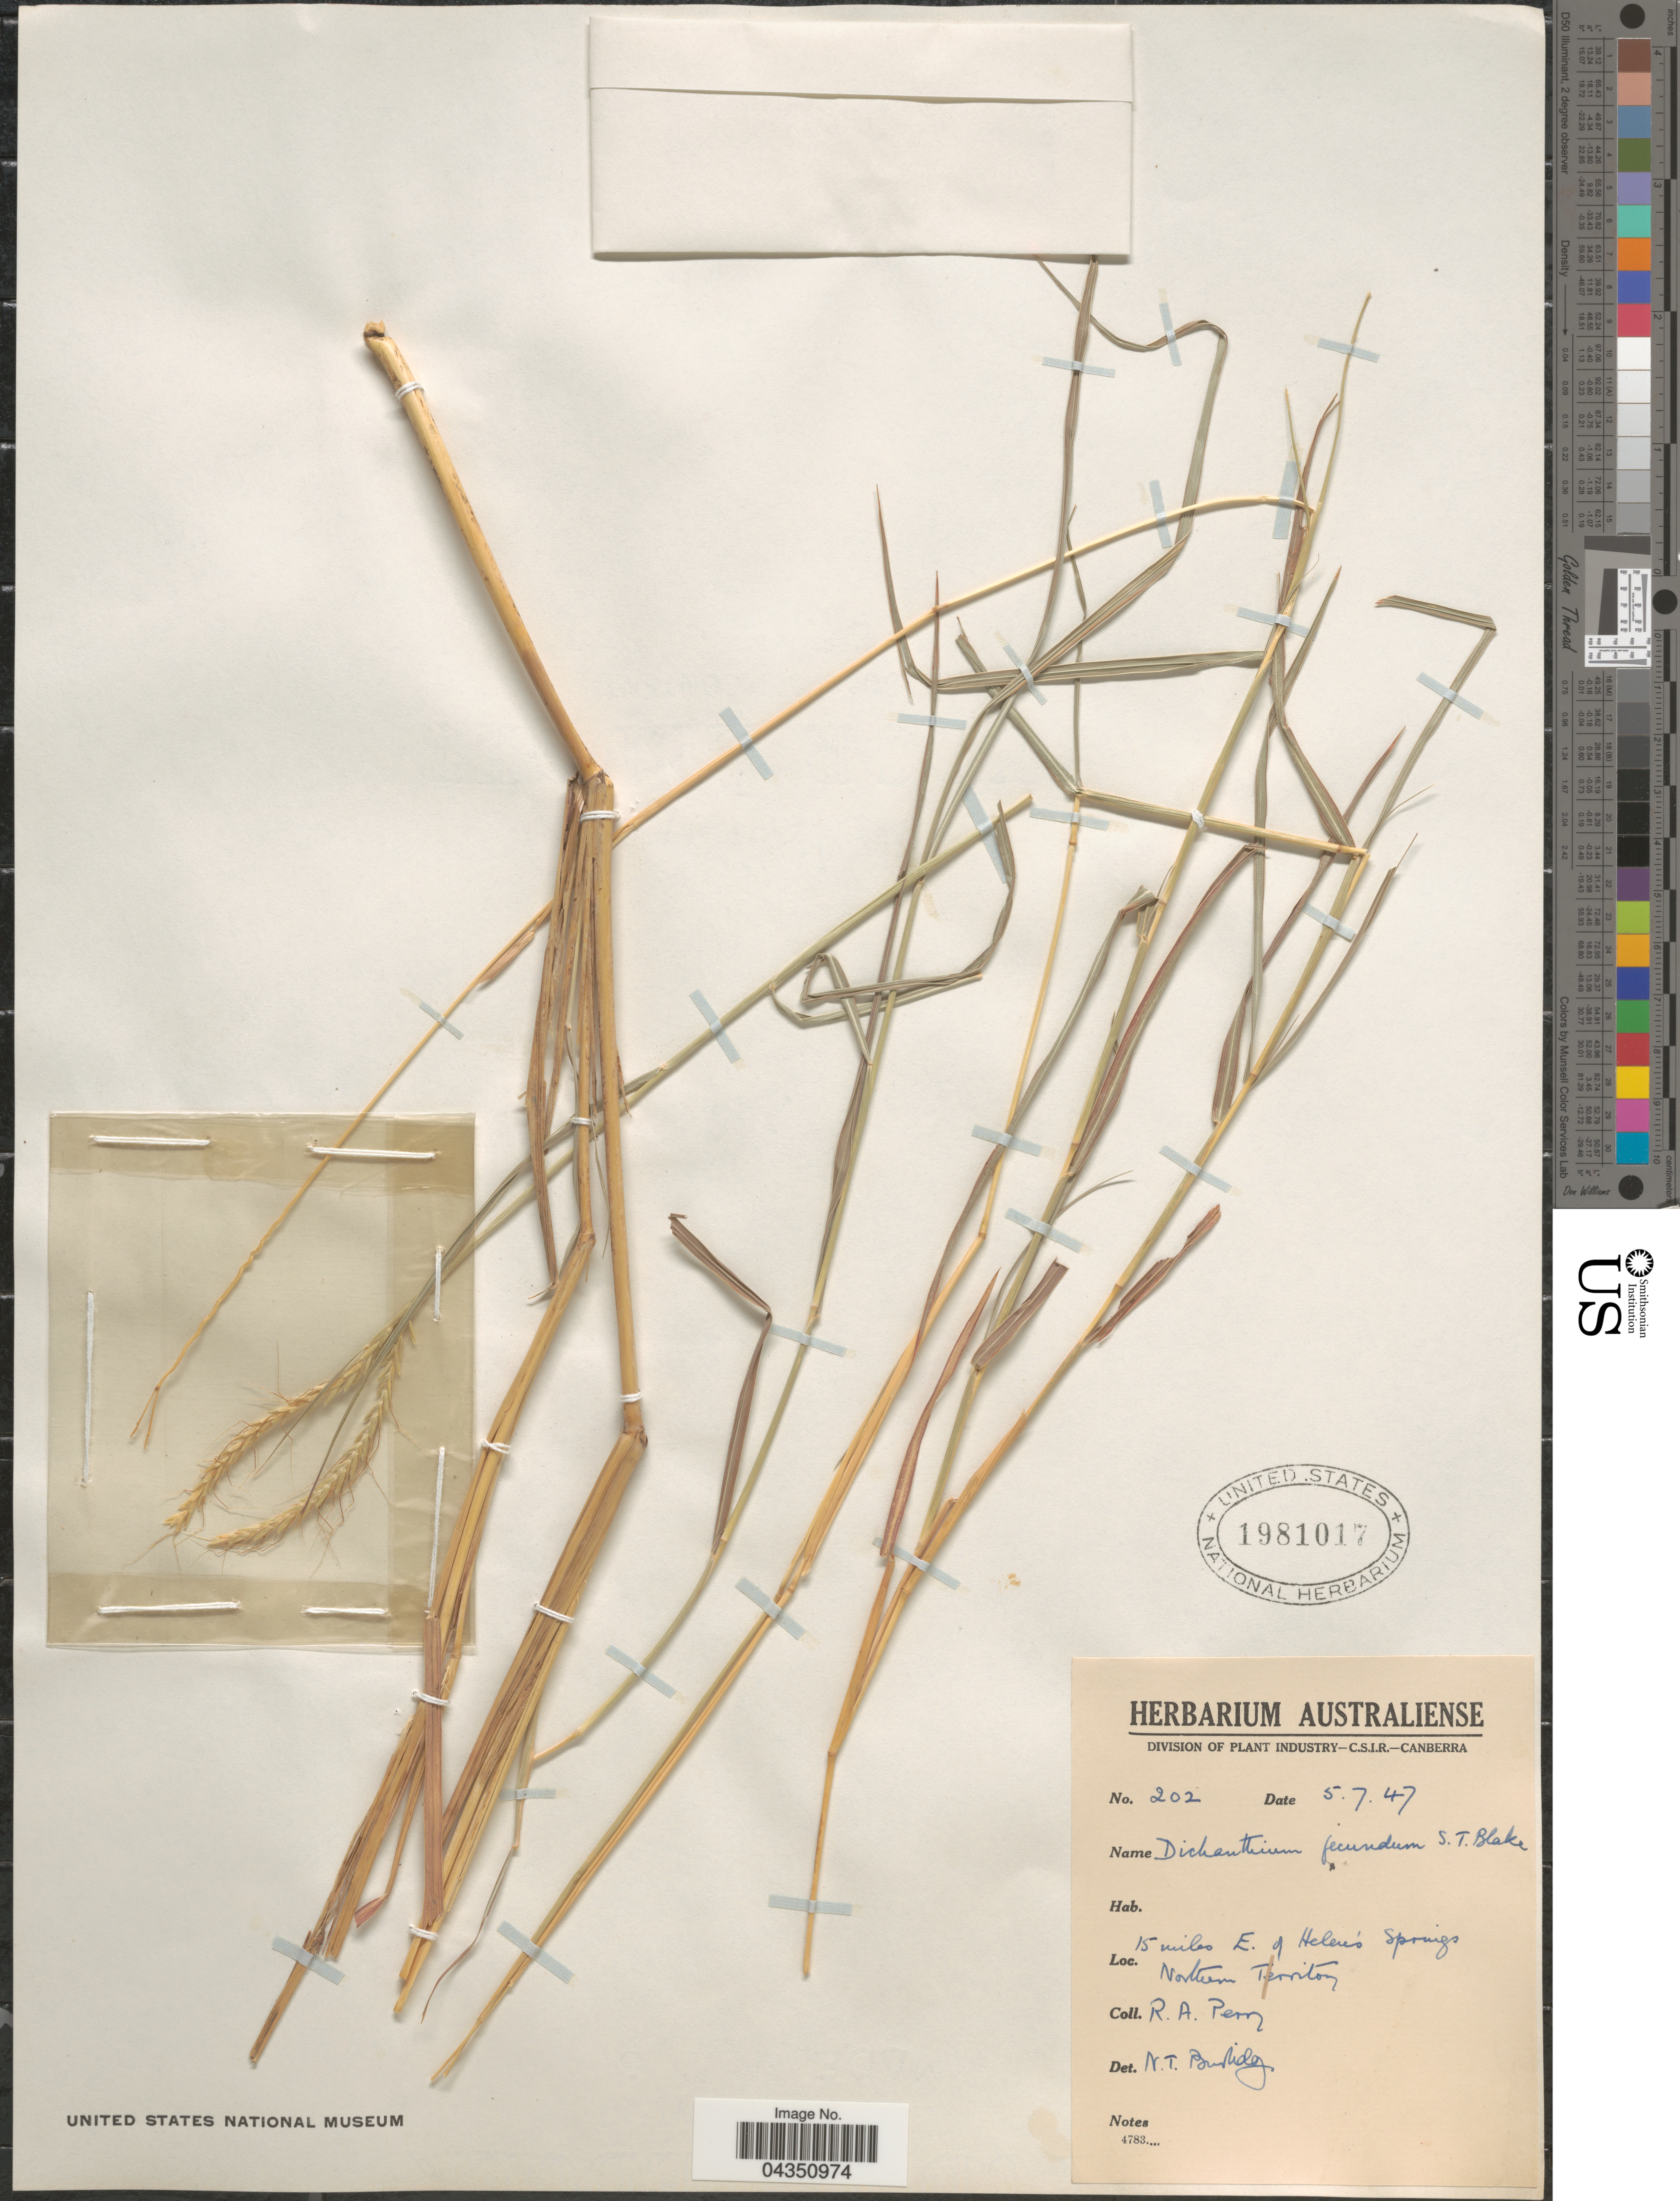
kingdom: Plantae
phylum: Tracheophyta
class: Liliopsida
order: Poales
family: Poaceae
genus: Dichanthium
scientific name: Dichanthium fecundum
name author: S.T. Blake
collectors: Perry, R. A.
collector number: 202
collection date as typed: Transcribed d/m/y: 5/7/47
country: Australia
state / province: Northern Territory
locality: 15 miles E. of Helen's Springs.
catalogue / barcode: US 1981017